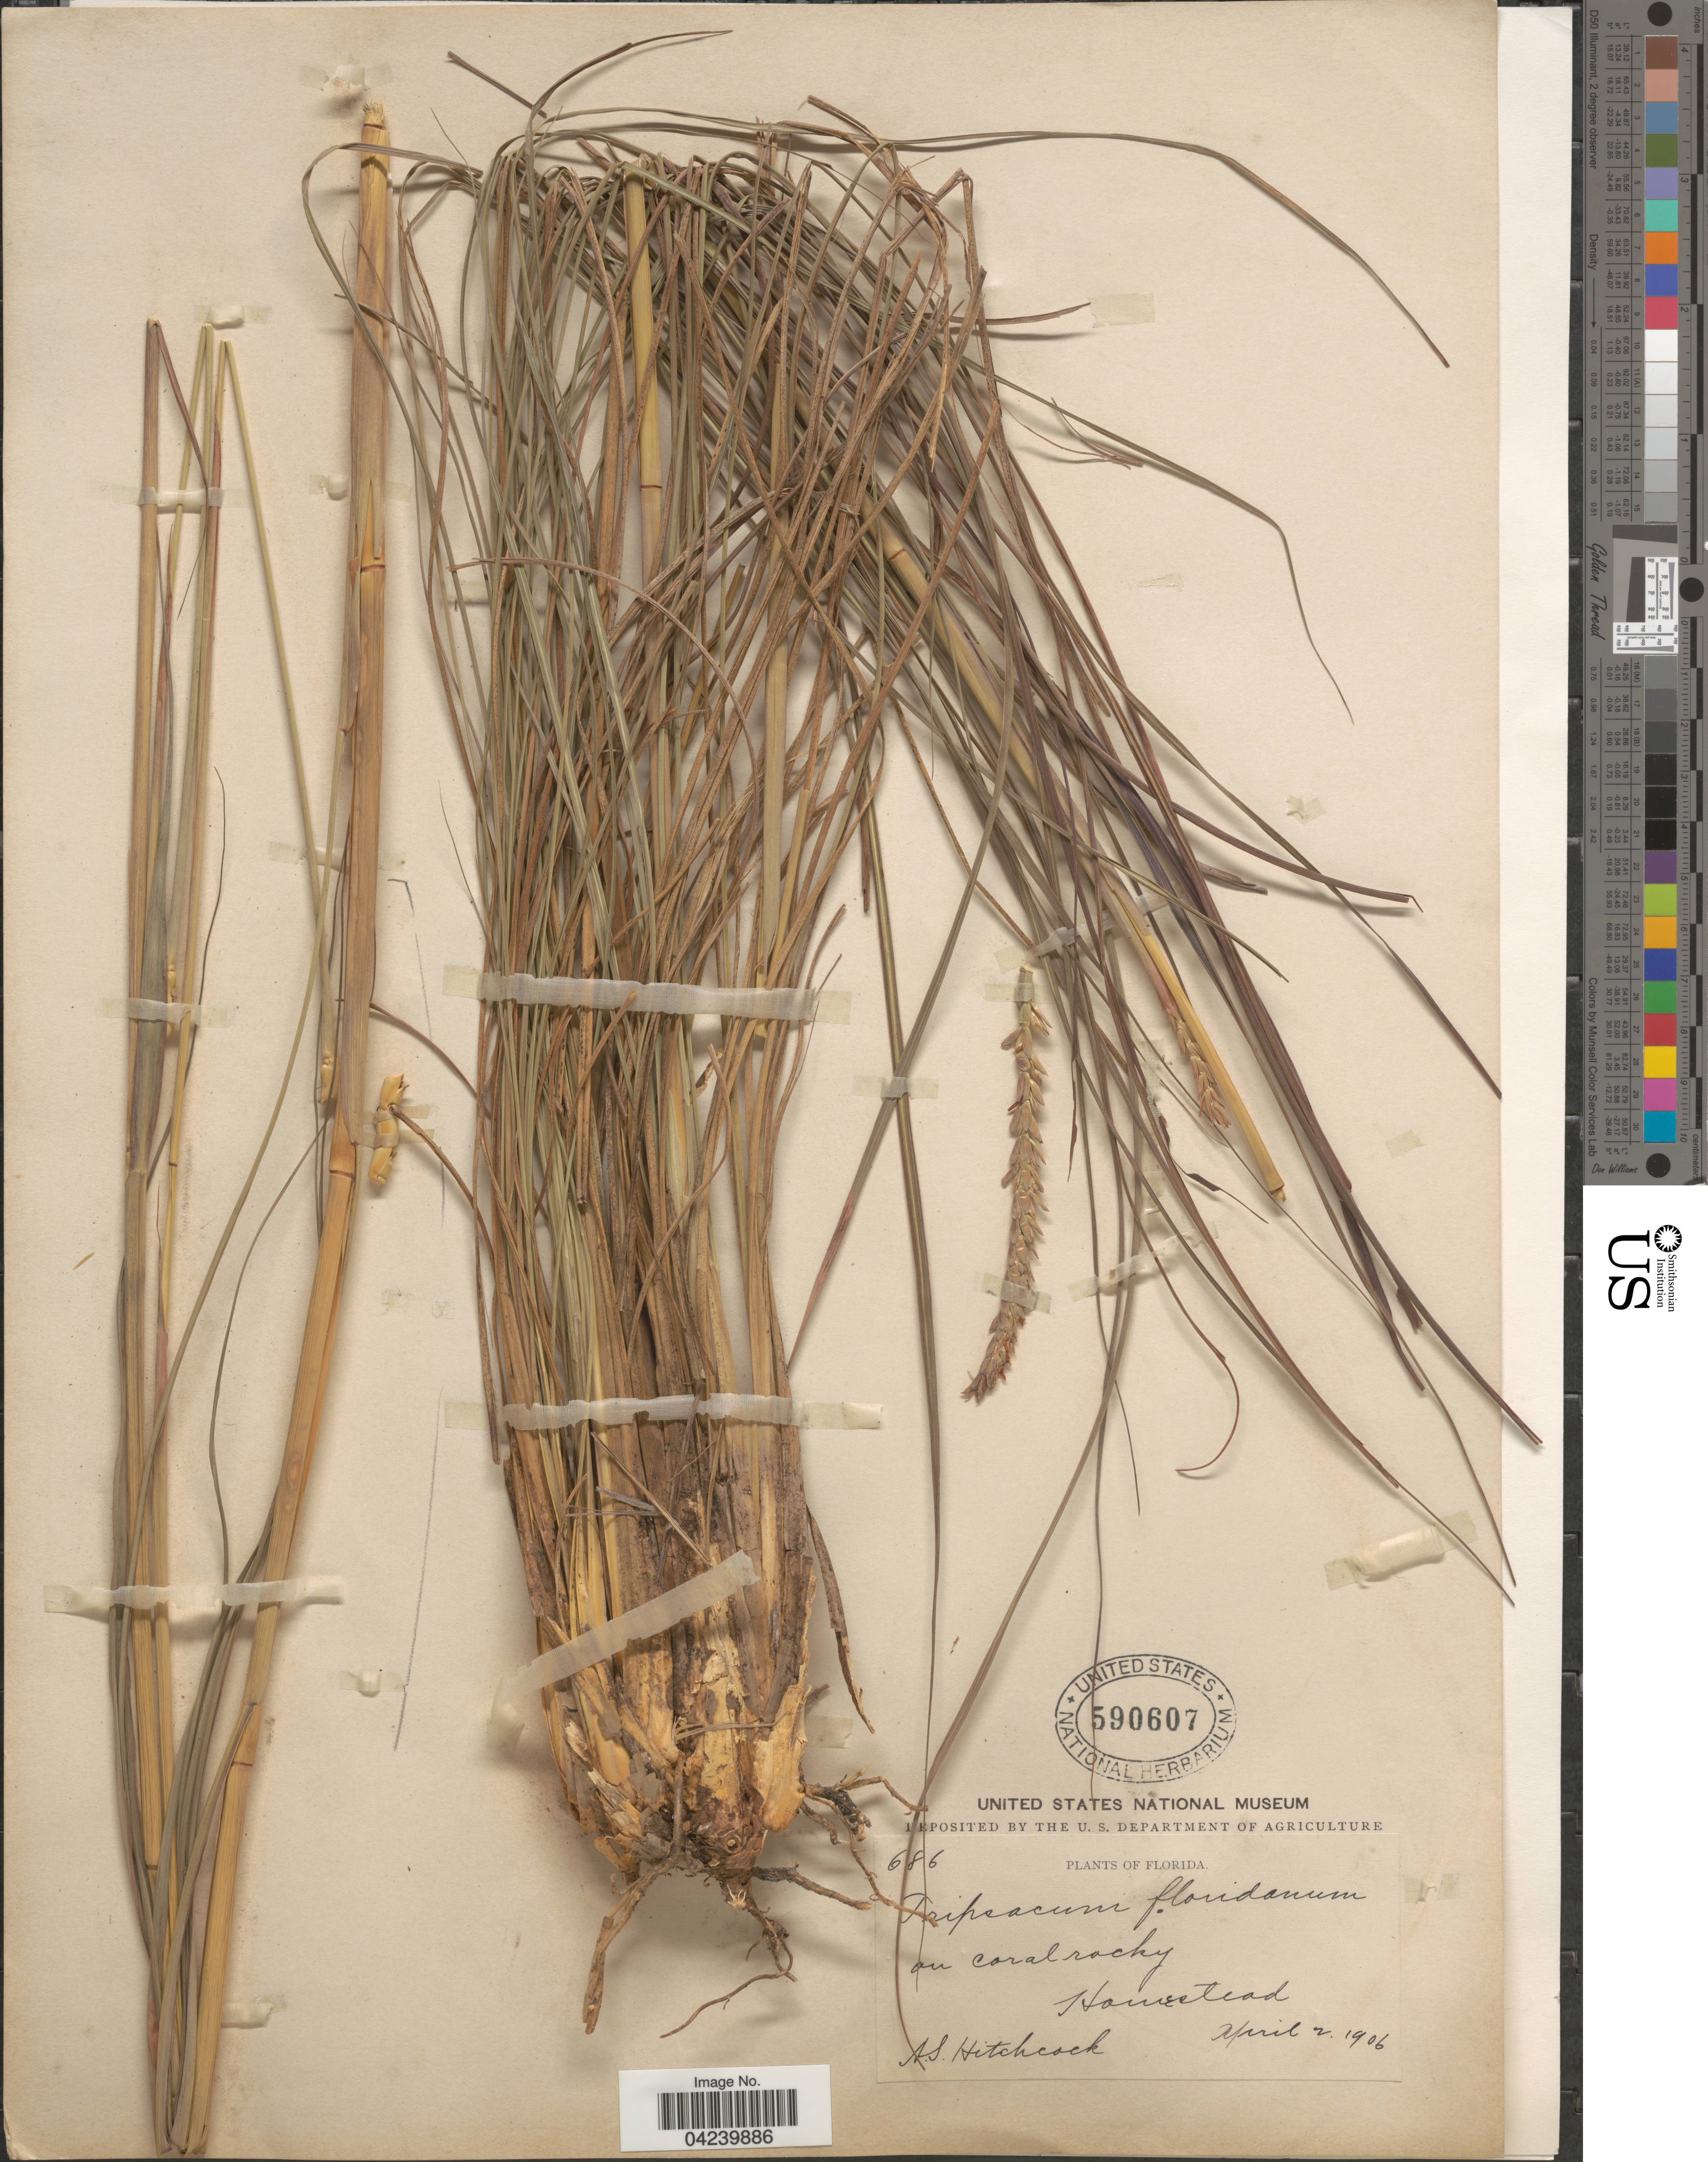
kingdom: Plantae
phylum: Tracheophyta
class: Liliopsida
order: Poales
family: Poaceae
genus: Tripsacum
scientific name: Tripsacum dactyloides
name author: (L.) L.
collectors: A. S. Hitchcock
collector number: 686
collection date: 1906-04-02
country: United States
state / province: Florida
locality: On coral rocky Homestead.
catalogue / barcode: US 590607